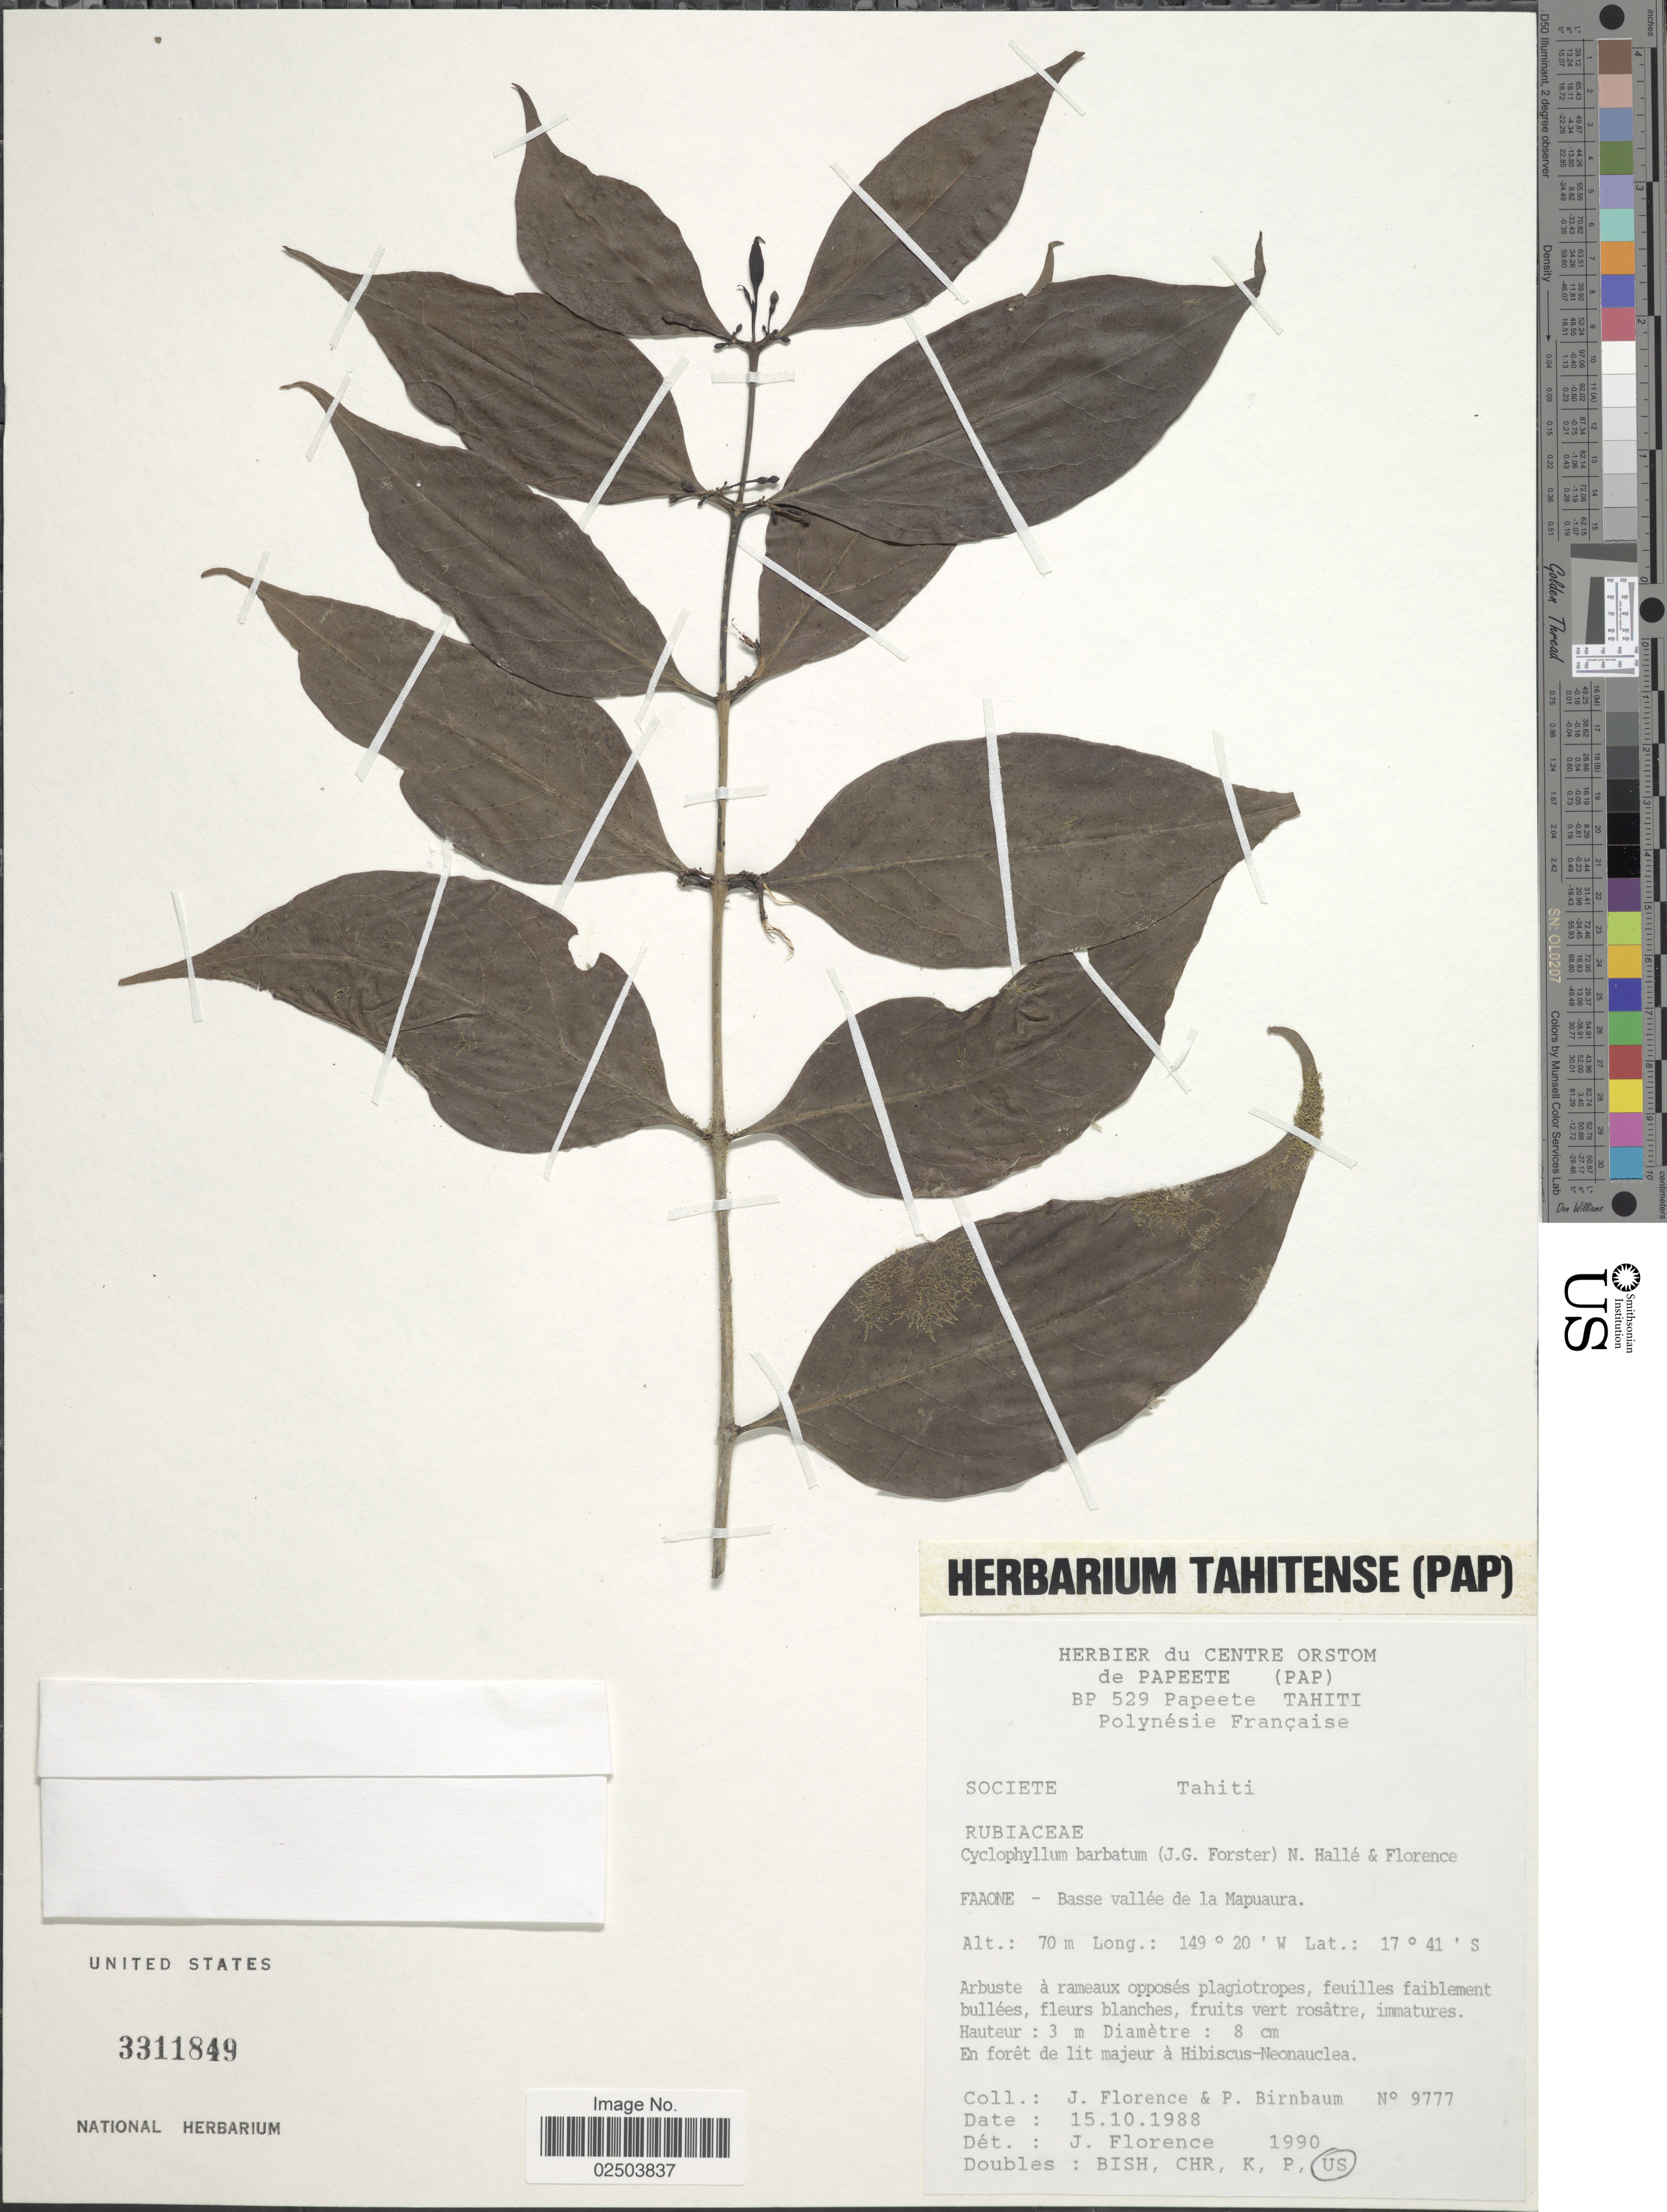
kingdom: Plantae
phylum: Tracheophyta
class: Magnoliopsida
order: Gentianales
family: Rubiaceae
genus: Cyclophyllum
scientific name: Cyclophyllum barbatum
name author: (G. Forst.) N. Hallé & J. Florence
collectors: J. Florence & P. Birnbaum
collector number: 9777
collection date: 1988-10-15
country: French Polynesia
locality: Societe, Tahiti. Faaone - Basse vallee de la Mapuaura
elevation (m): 70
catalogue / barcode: US 3311849